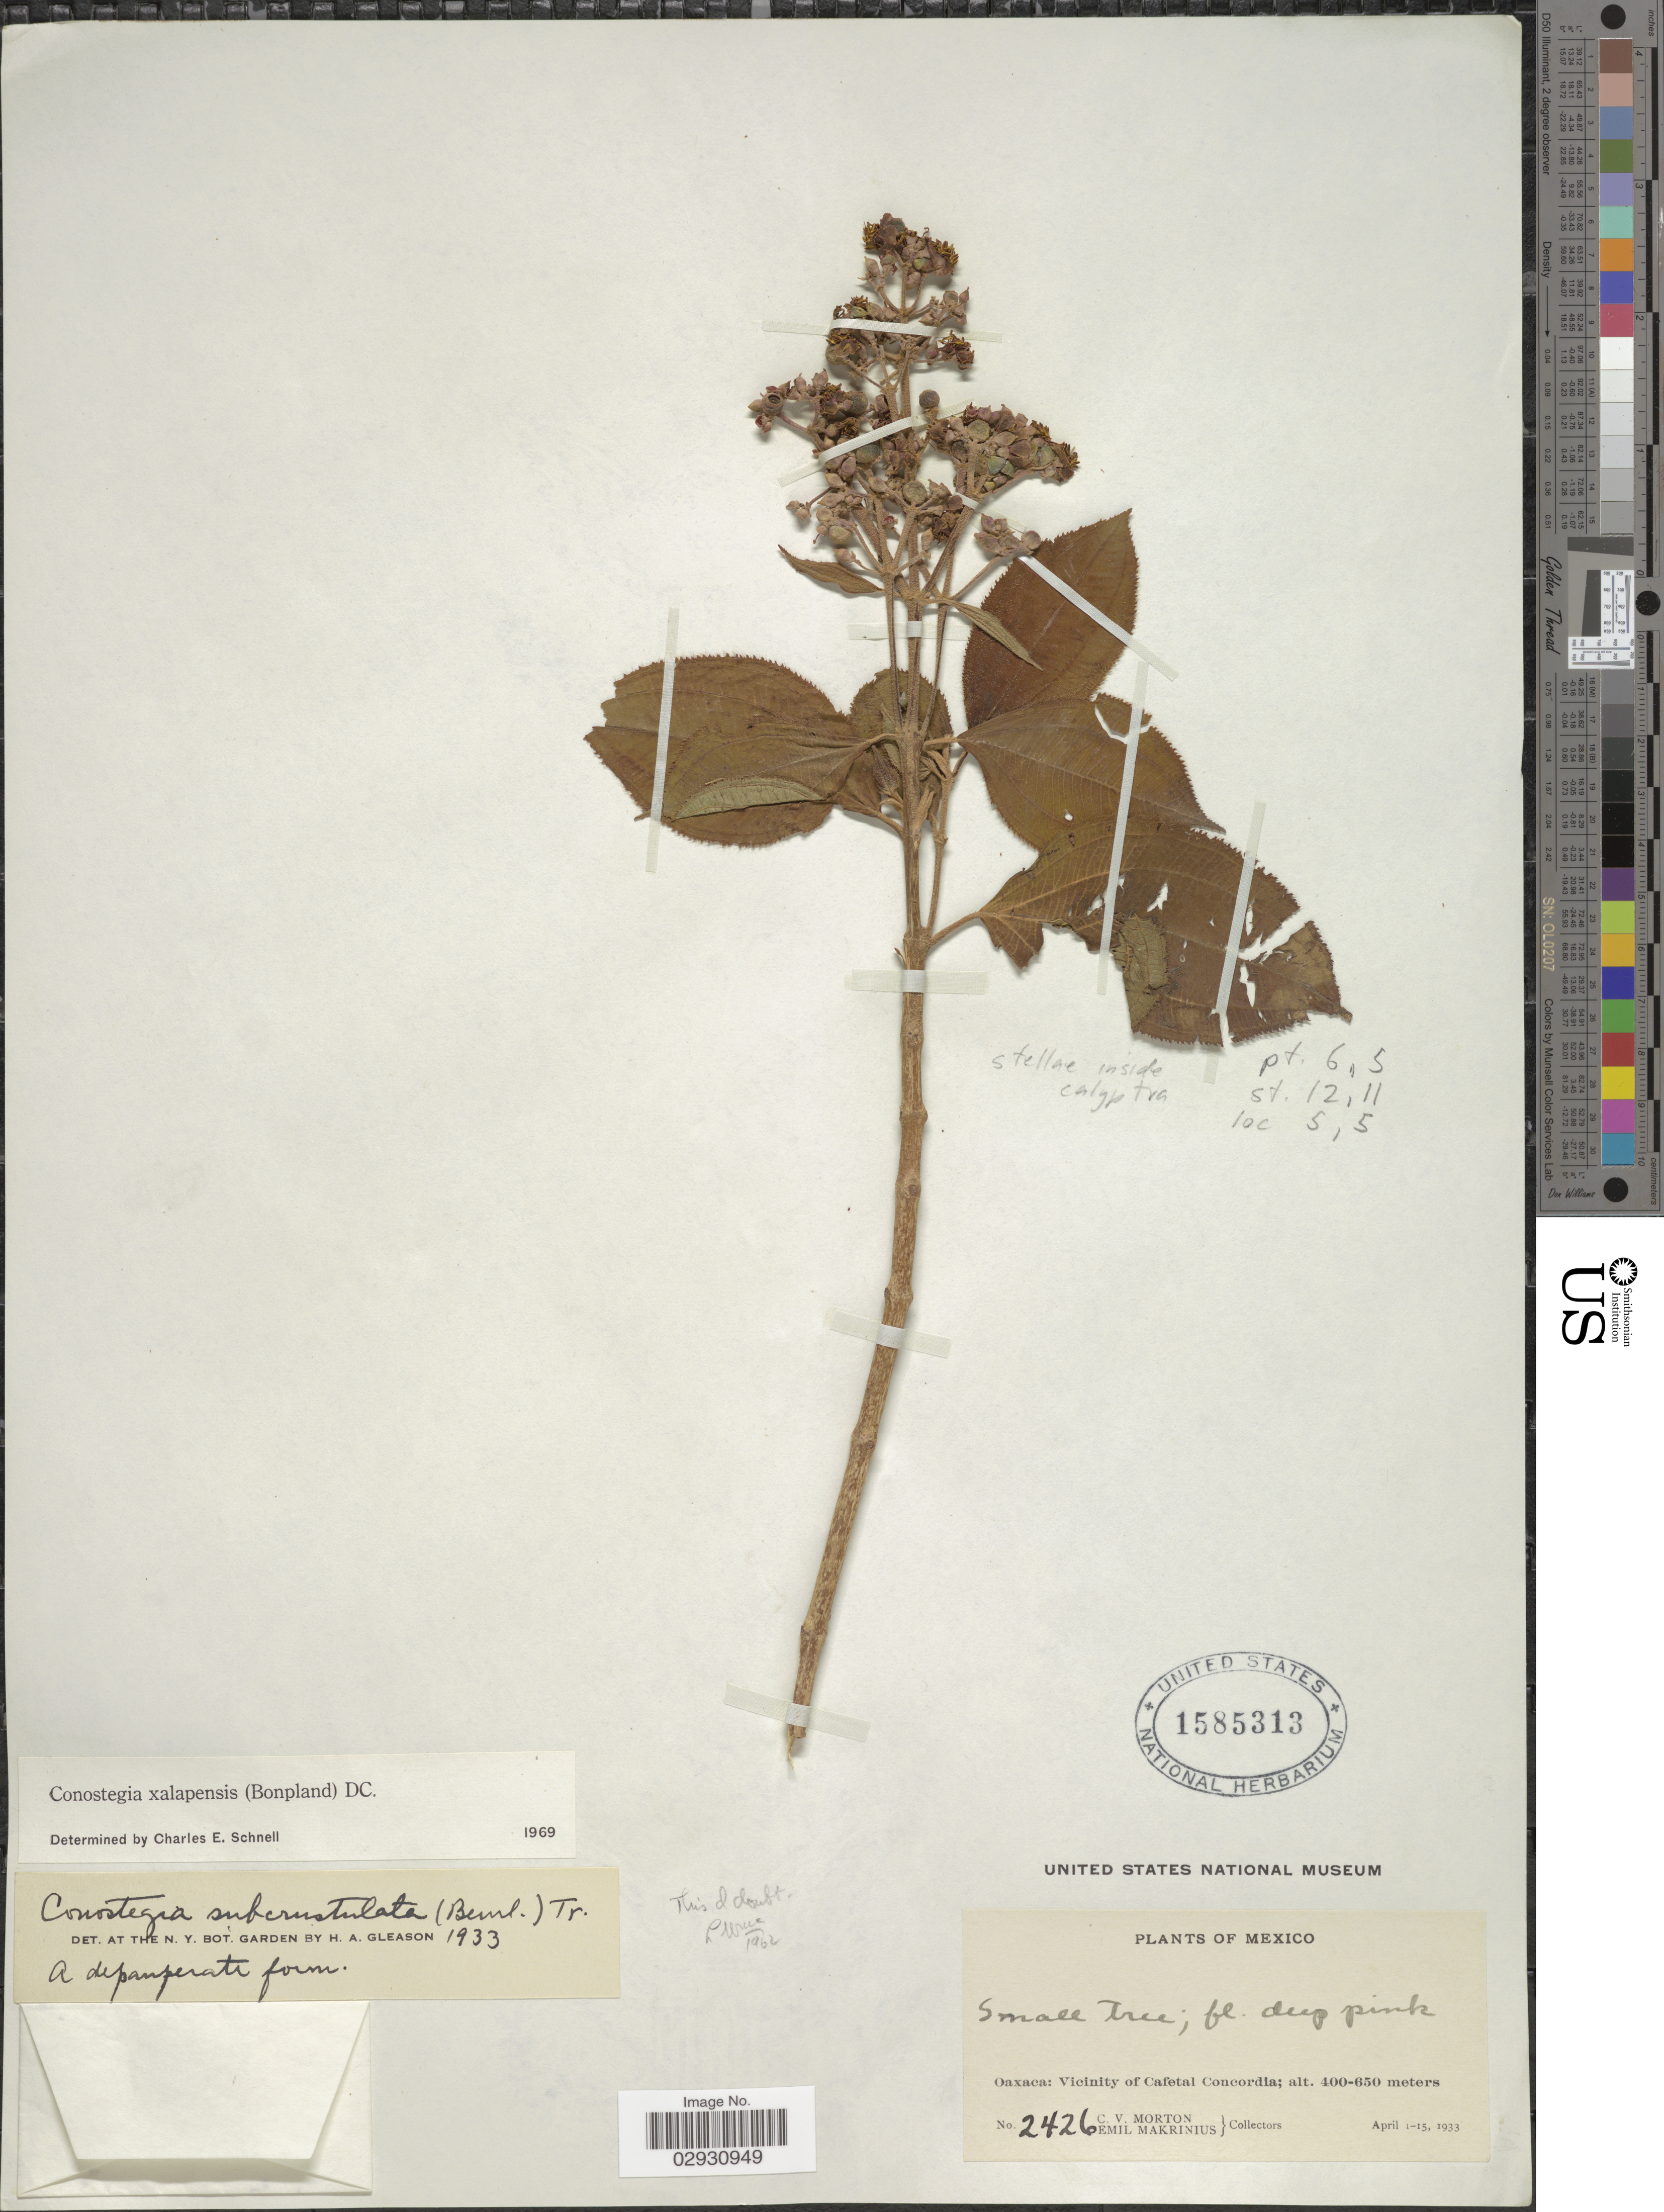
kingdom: Plantae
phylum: Tracheophyta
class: Magnoliopsida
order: Myrtales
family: Melastomataceae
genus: Conostegia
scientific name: Conostegia quadrangularis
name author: Schltdl. ex Steud.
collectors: C. V. Morton & E. Makrinius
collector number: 2426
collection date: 1933-04-01/1933-04-15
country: Mexico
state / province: Oaxaca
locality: Vicinity of Cafetal Concordia.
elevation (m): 400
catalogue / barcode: US 1585313